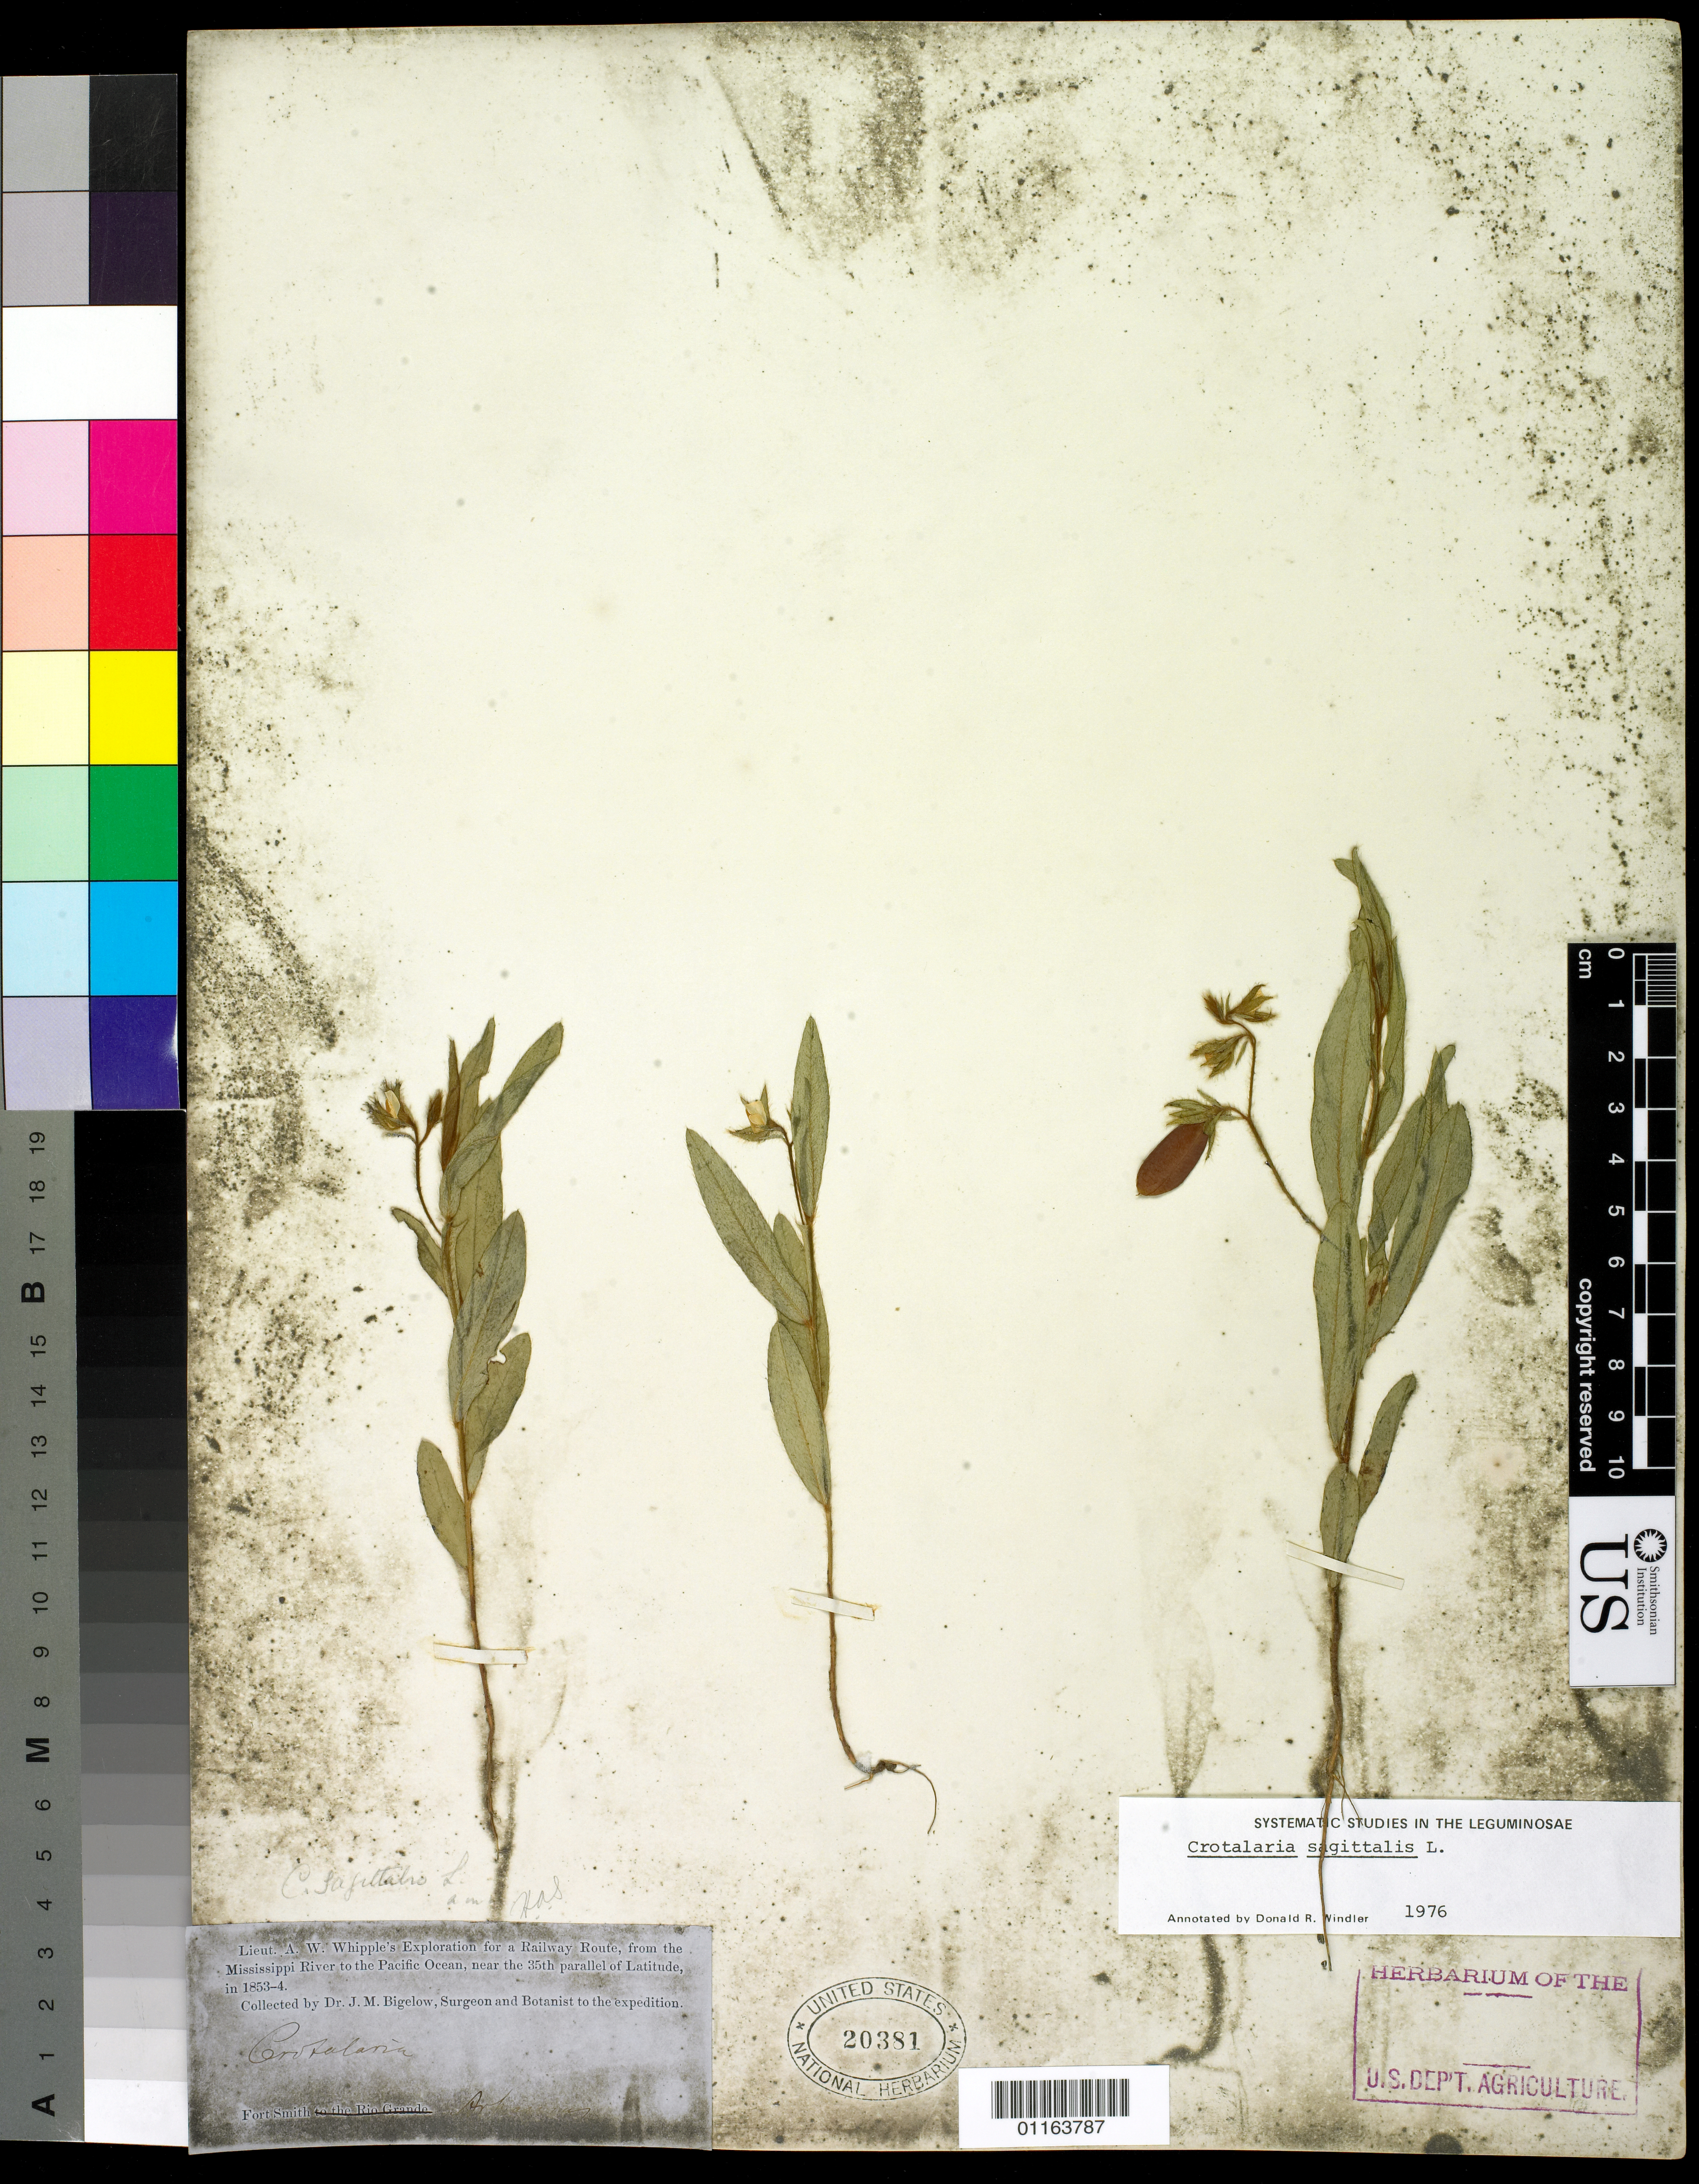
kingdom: Plantae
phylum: Tracheophyta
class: Magnoliopsida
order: Fabales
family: Fabaceae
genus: Crotalaria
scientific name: Crotalaria sagittalis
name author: L.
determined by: Windler, D. R.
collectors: J. M. Bigelow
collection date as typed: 1853 to -- -- 1854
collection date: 1853/1854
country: United States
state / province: Arkansas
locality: Fort smith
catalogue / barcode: US 20381